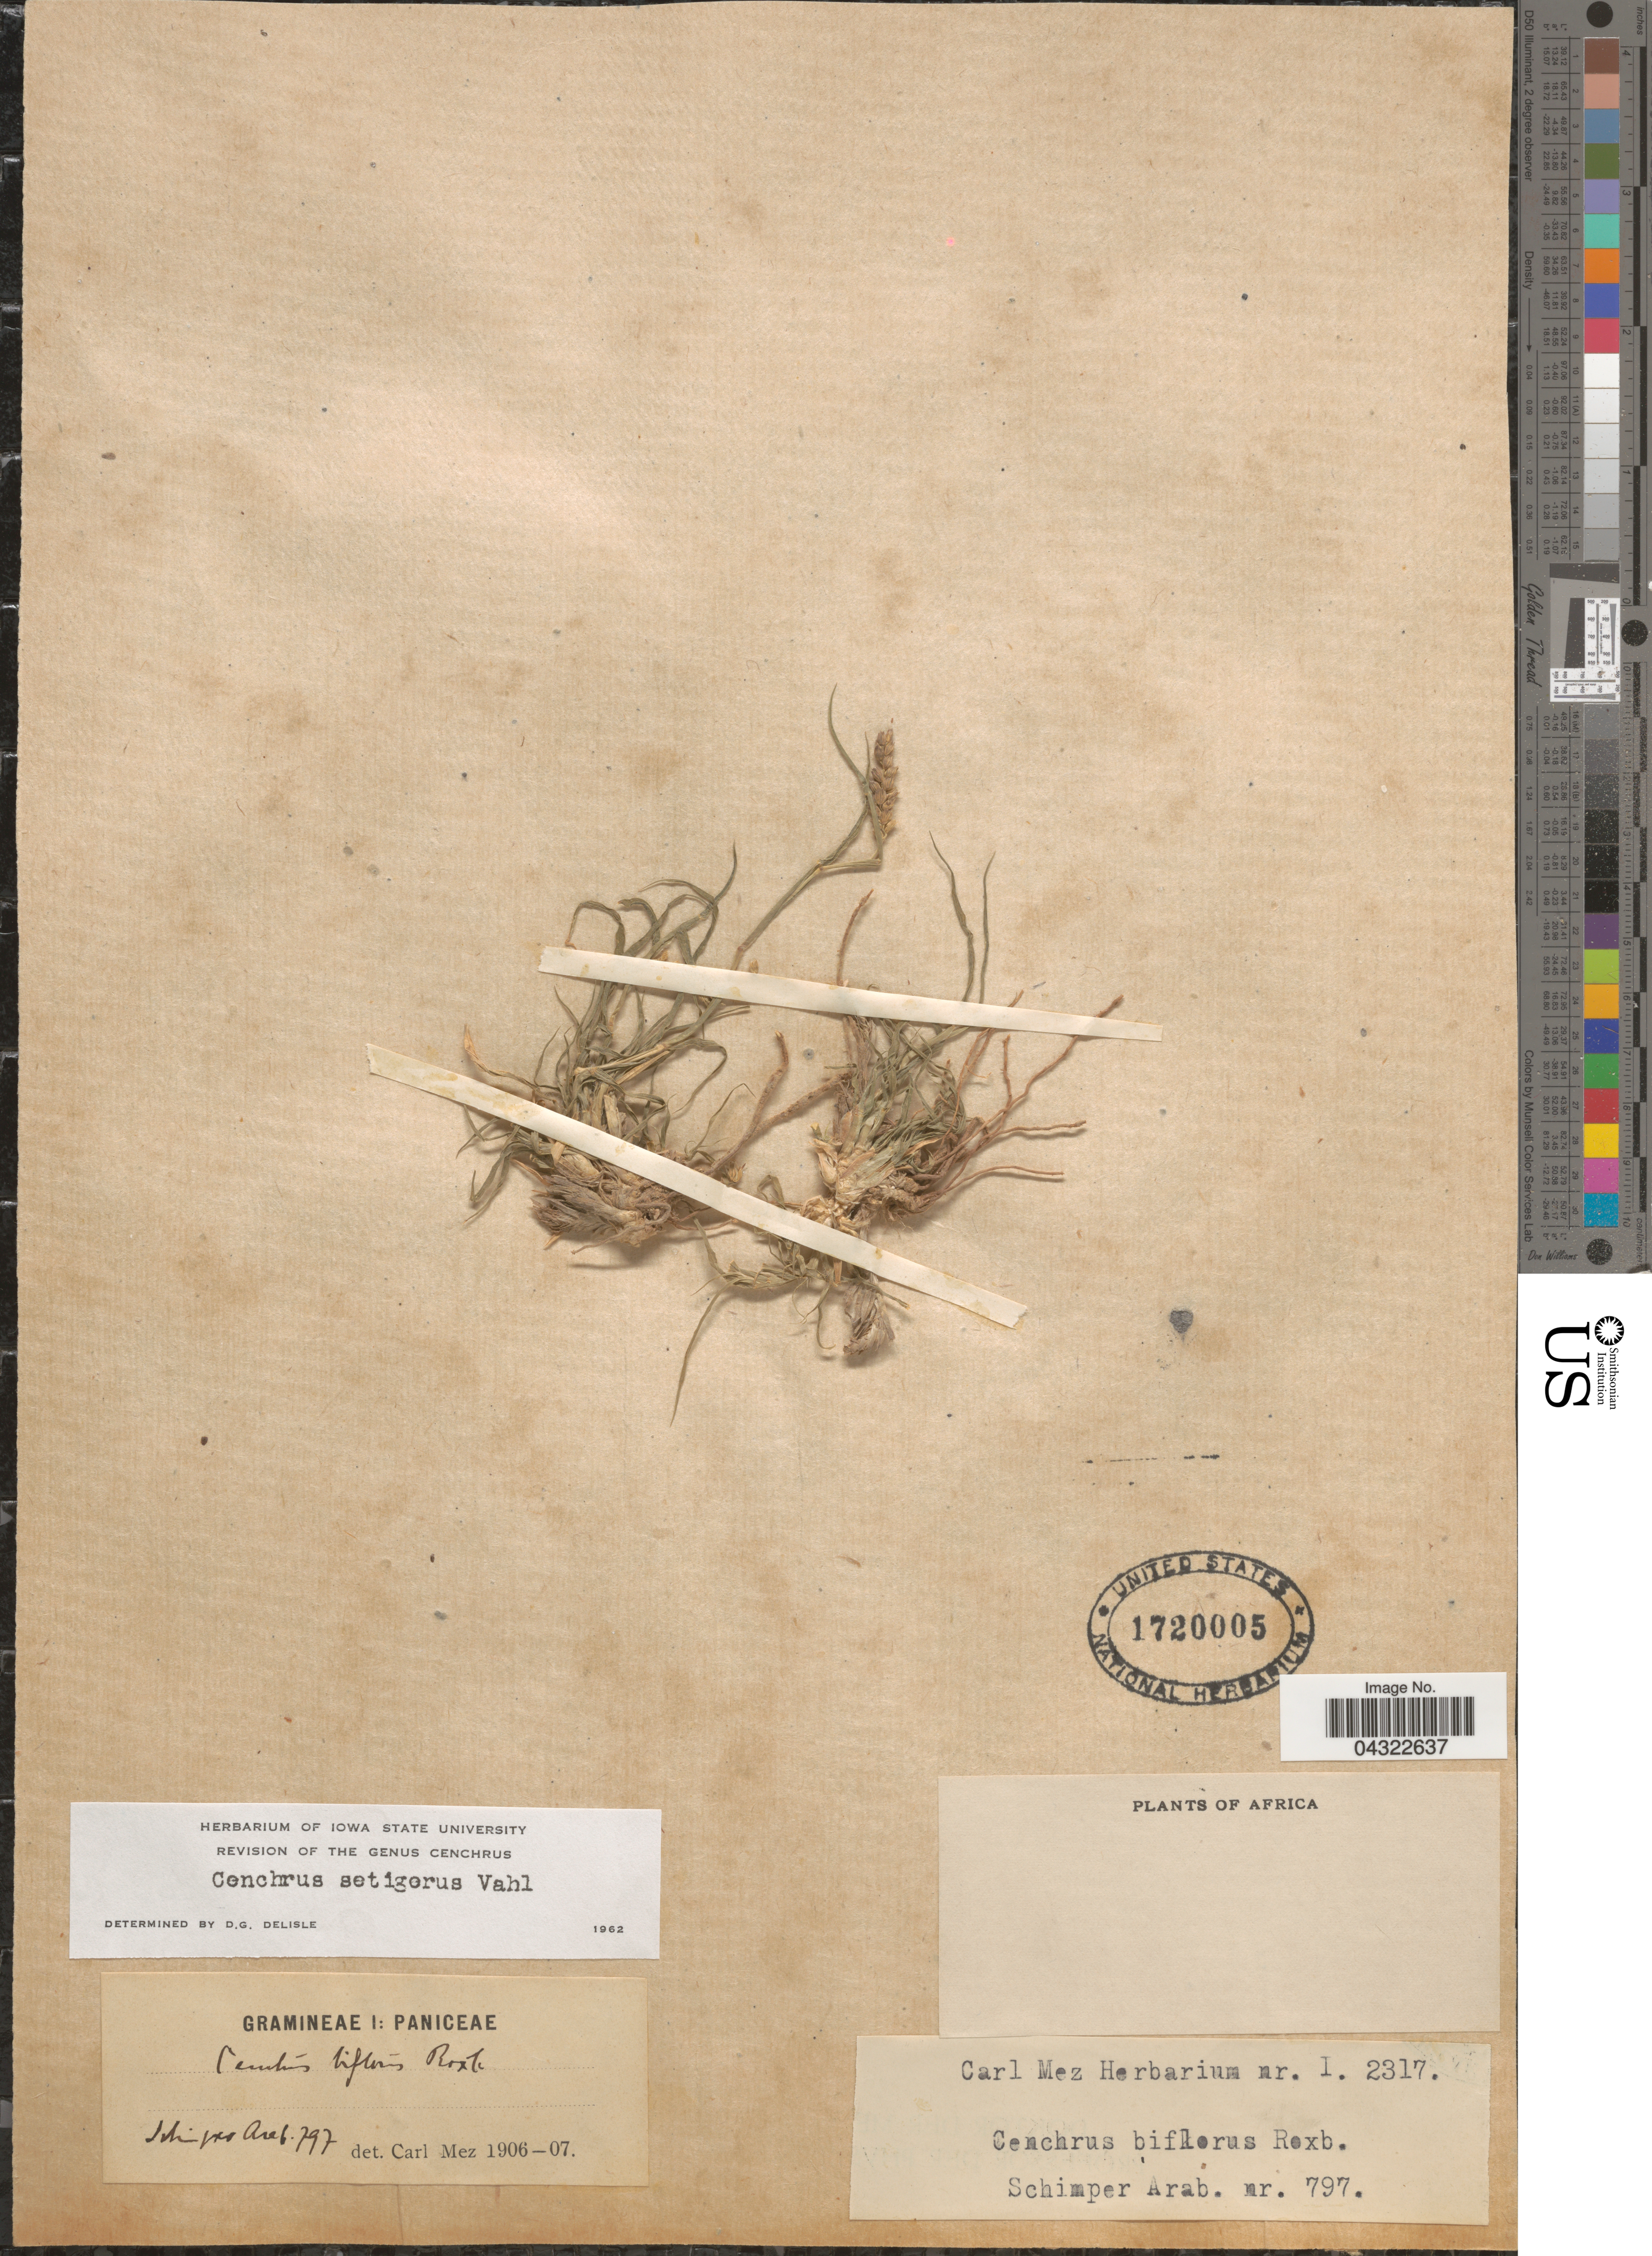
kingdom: Plantae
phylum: Tracheophyta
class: Liliopsida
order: Poales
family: Poaceae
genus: Cenchrus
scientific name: Cenchrus setiger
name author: Vahl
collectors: -. Schimper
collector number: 797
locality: Africa. Arab.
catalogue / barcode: US 1720005